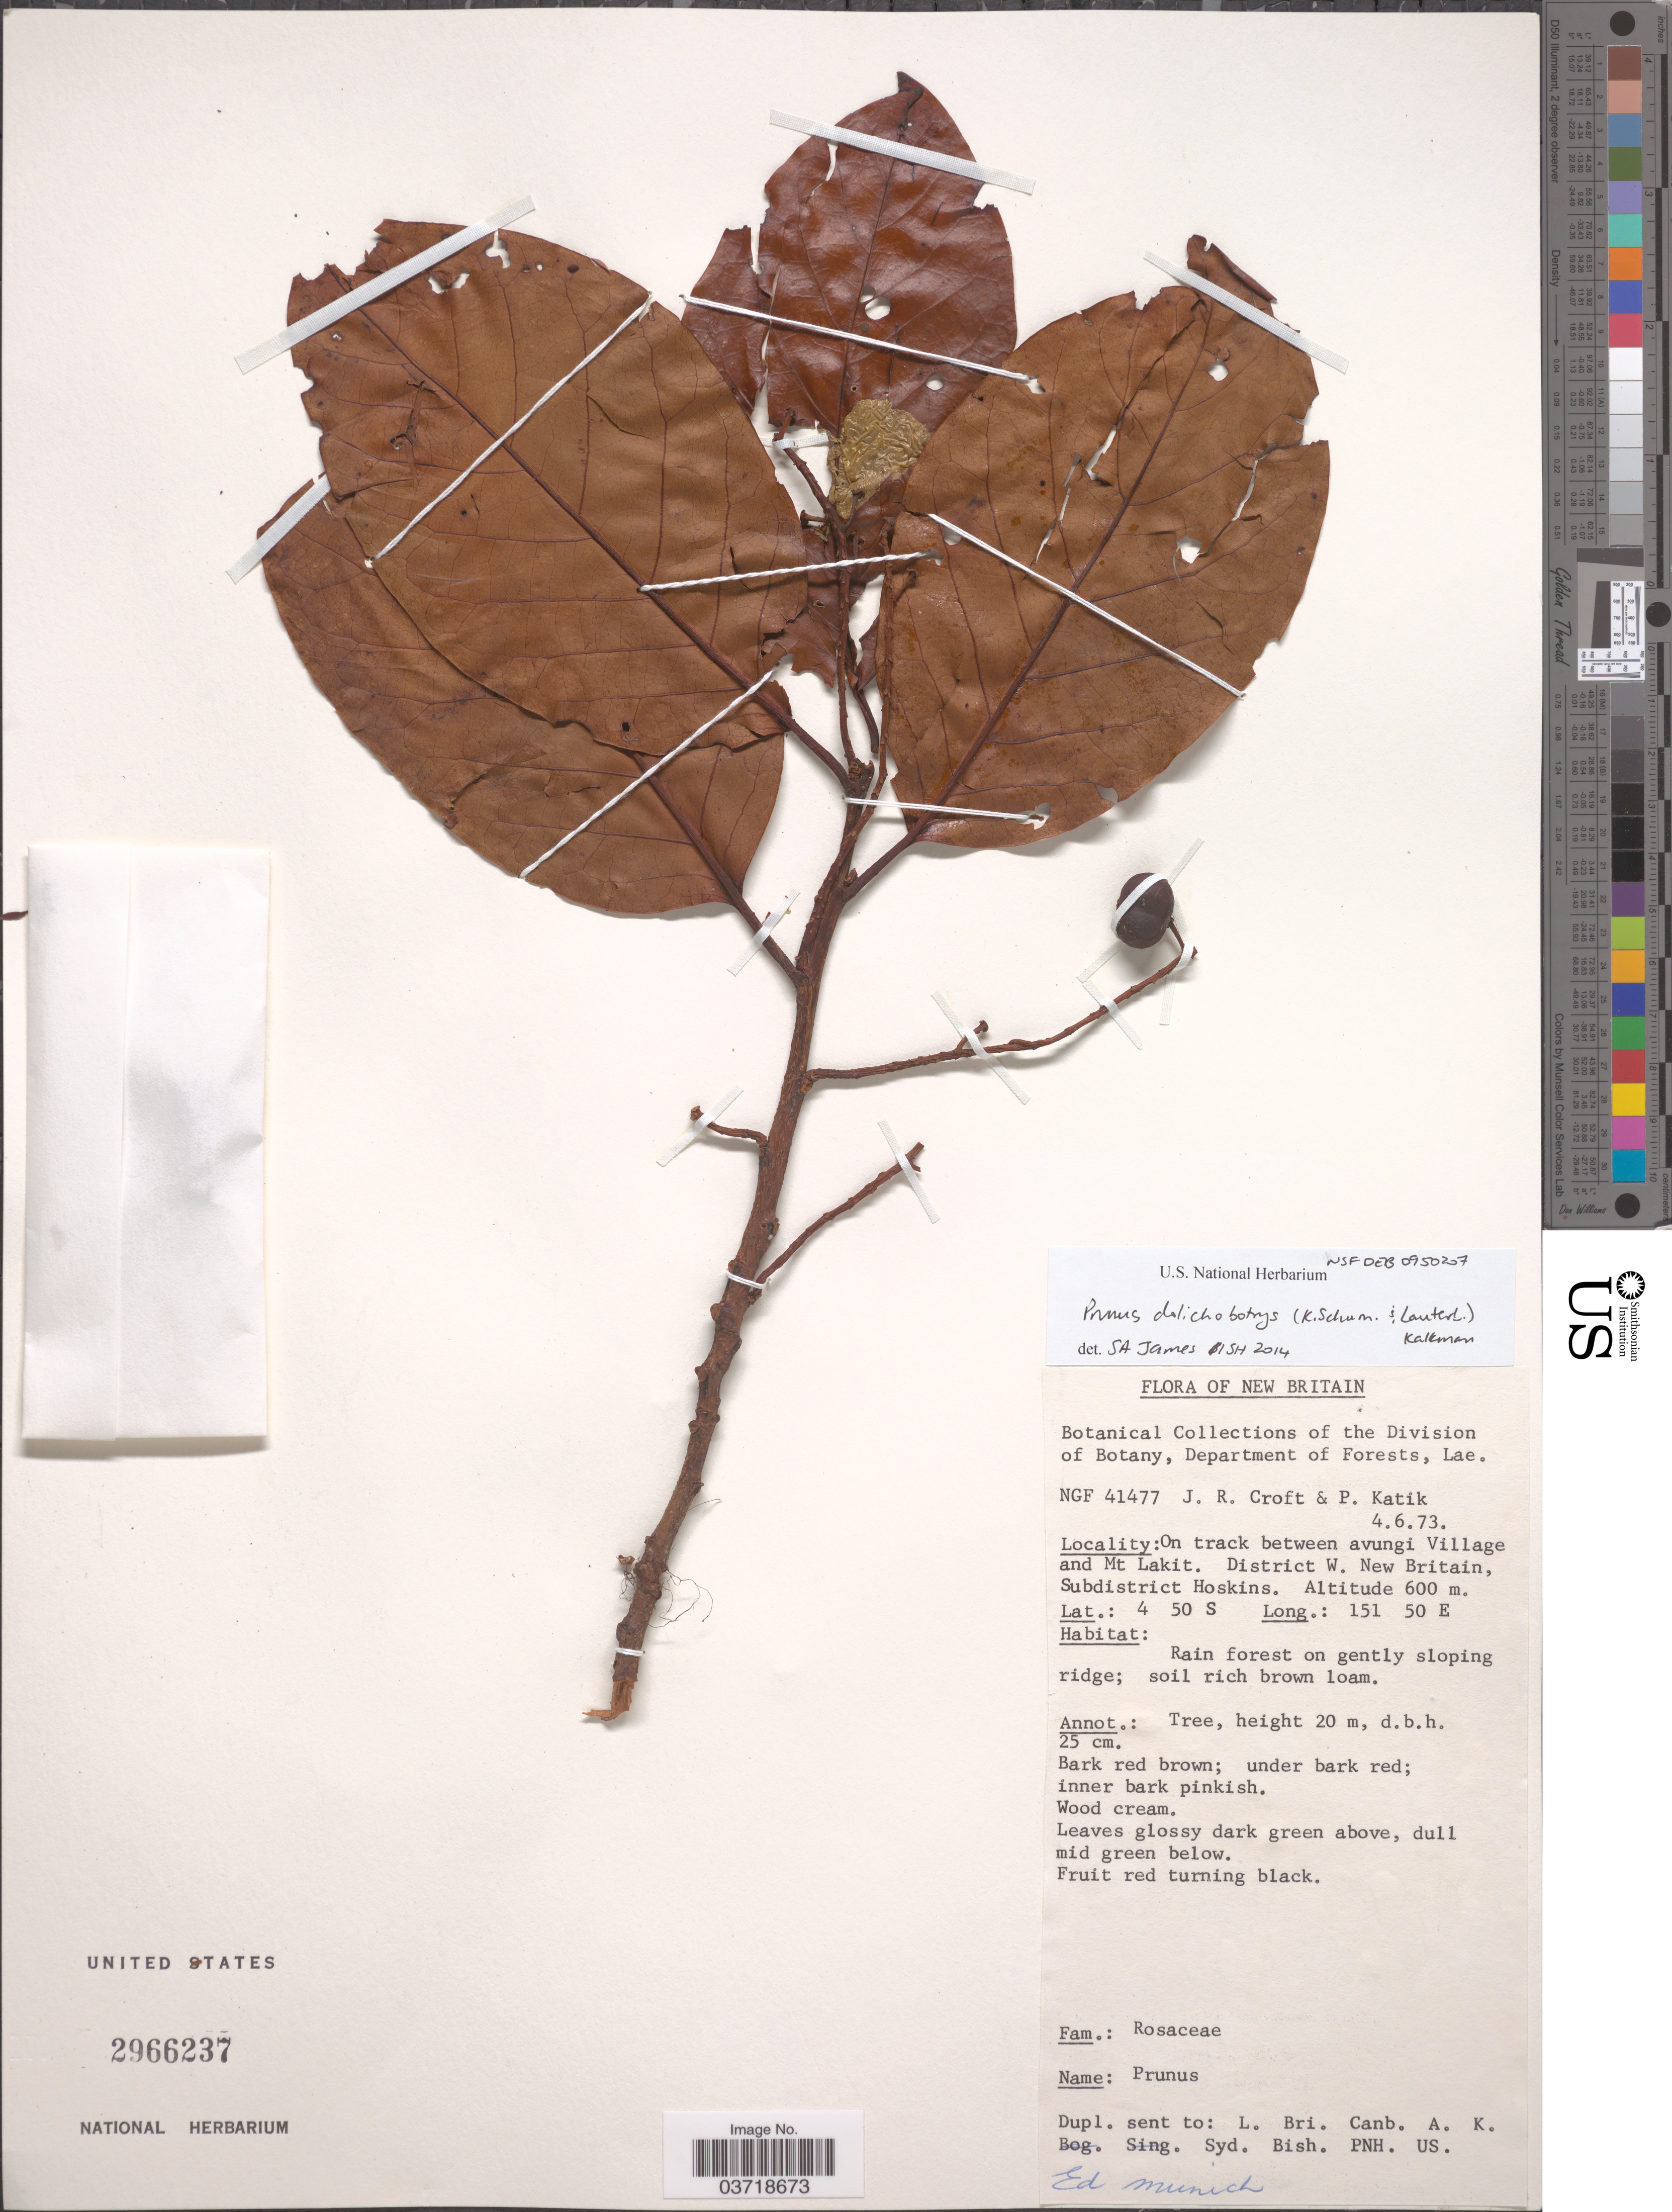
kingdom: Plantae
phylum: Tracheophyta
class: Magnoliopsida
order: Rosales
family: Rosaceae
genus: Prunus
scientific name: Prunus dolichobotrys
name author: (Lauterb. & K. Schum.) Kalkman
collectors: J. R. Croft & P. Katik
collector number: NGF 41477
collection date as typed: Transcribed d/m/y: 4/6/73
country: Papua New Guinea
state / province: West New Britain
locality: New Britain. On track between avungi Village and Mt. Lakit. District W. New Britain, Subdistrict Hoskins.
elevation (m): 600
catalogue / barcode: US 2966237